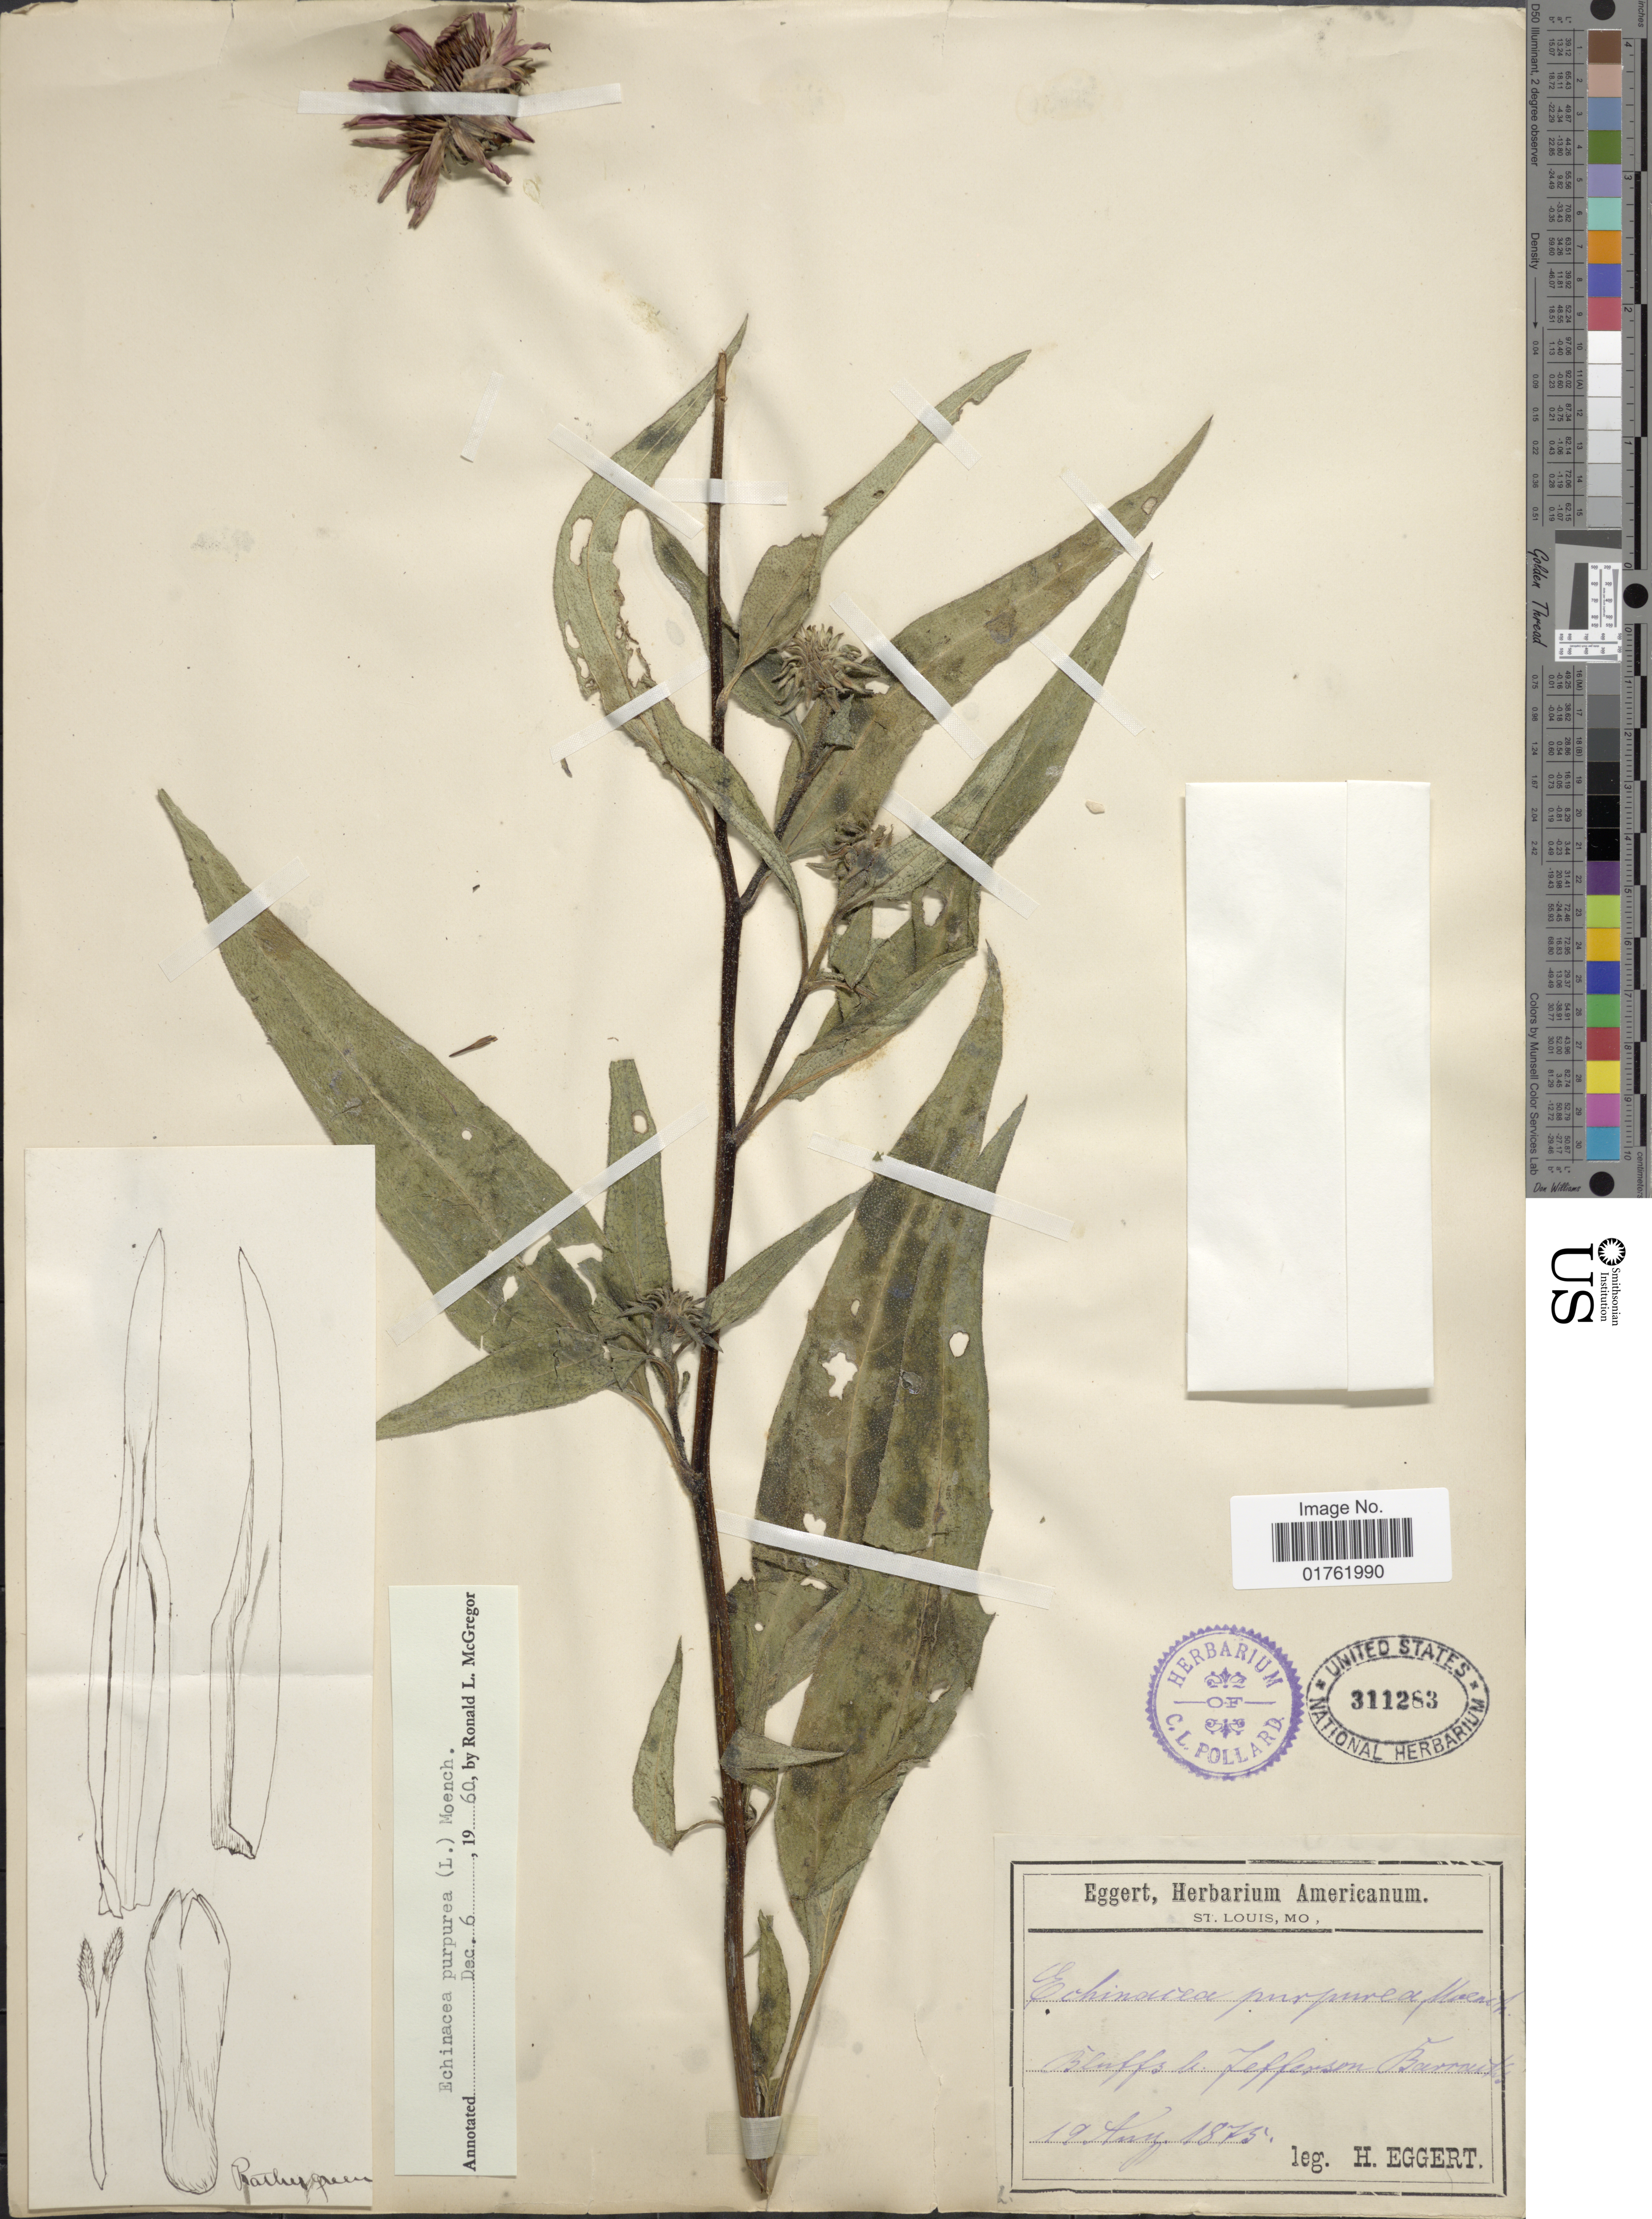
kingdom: Plantae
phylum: Tracheophyta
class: Magnoliopsida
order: Asterales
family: Asteraceae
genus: Echinacea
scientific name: Echinacea purpurea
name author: (L.) Moench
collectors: H. Eggert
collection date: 1875-08-19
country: United States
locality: Bluffs b. Jefferson Barracks.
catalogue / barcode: US 311283